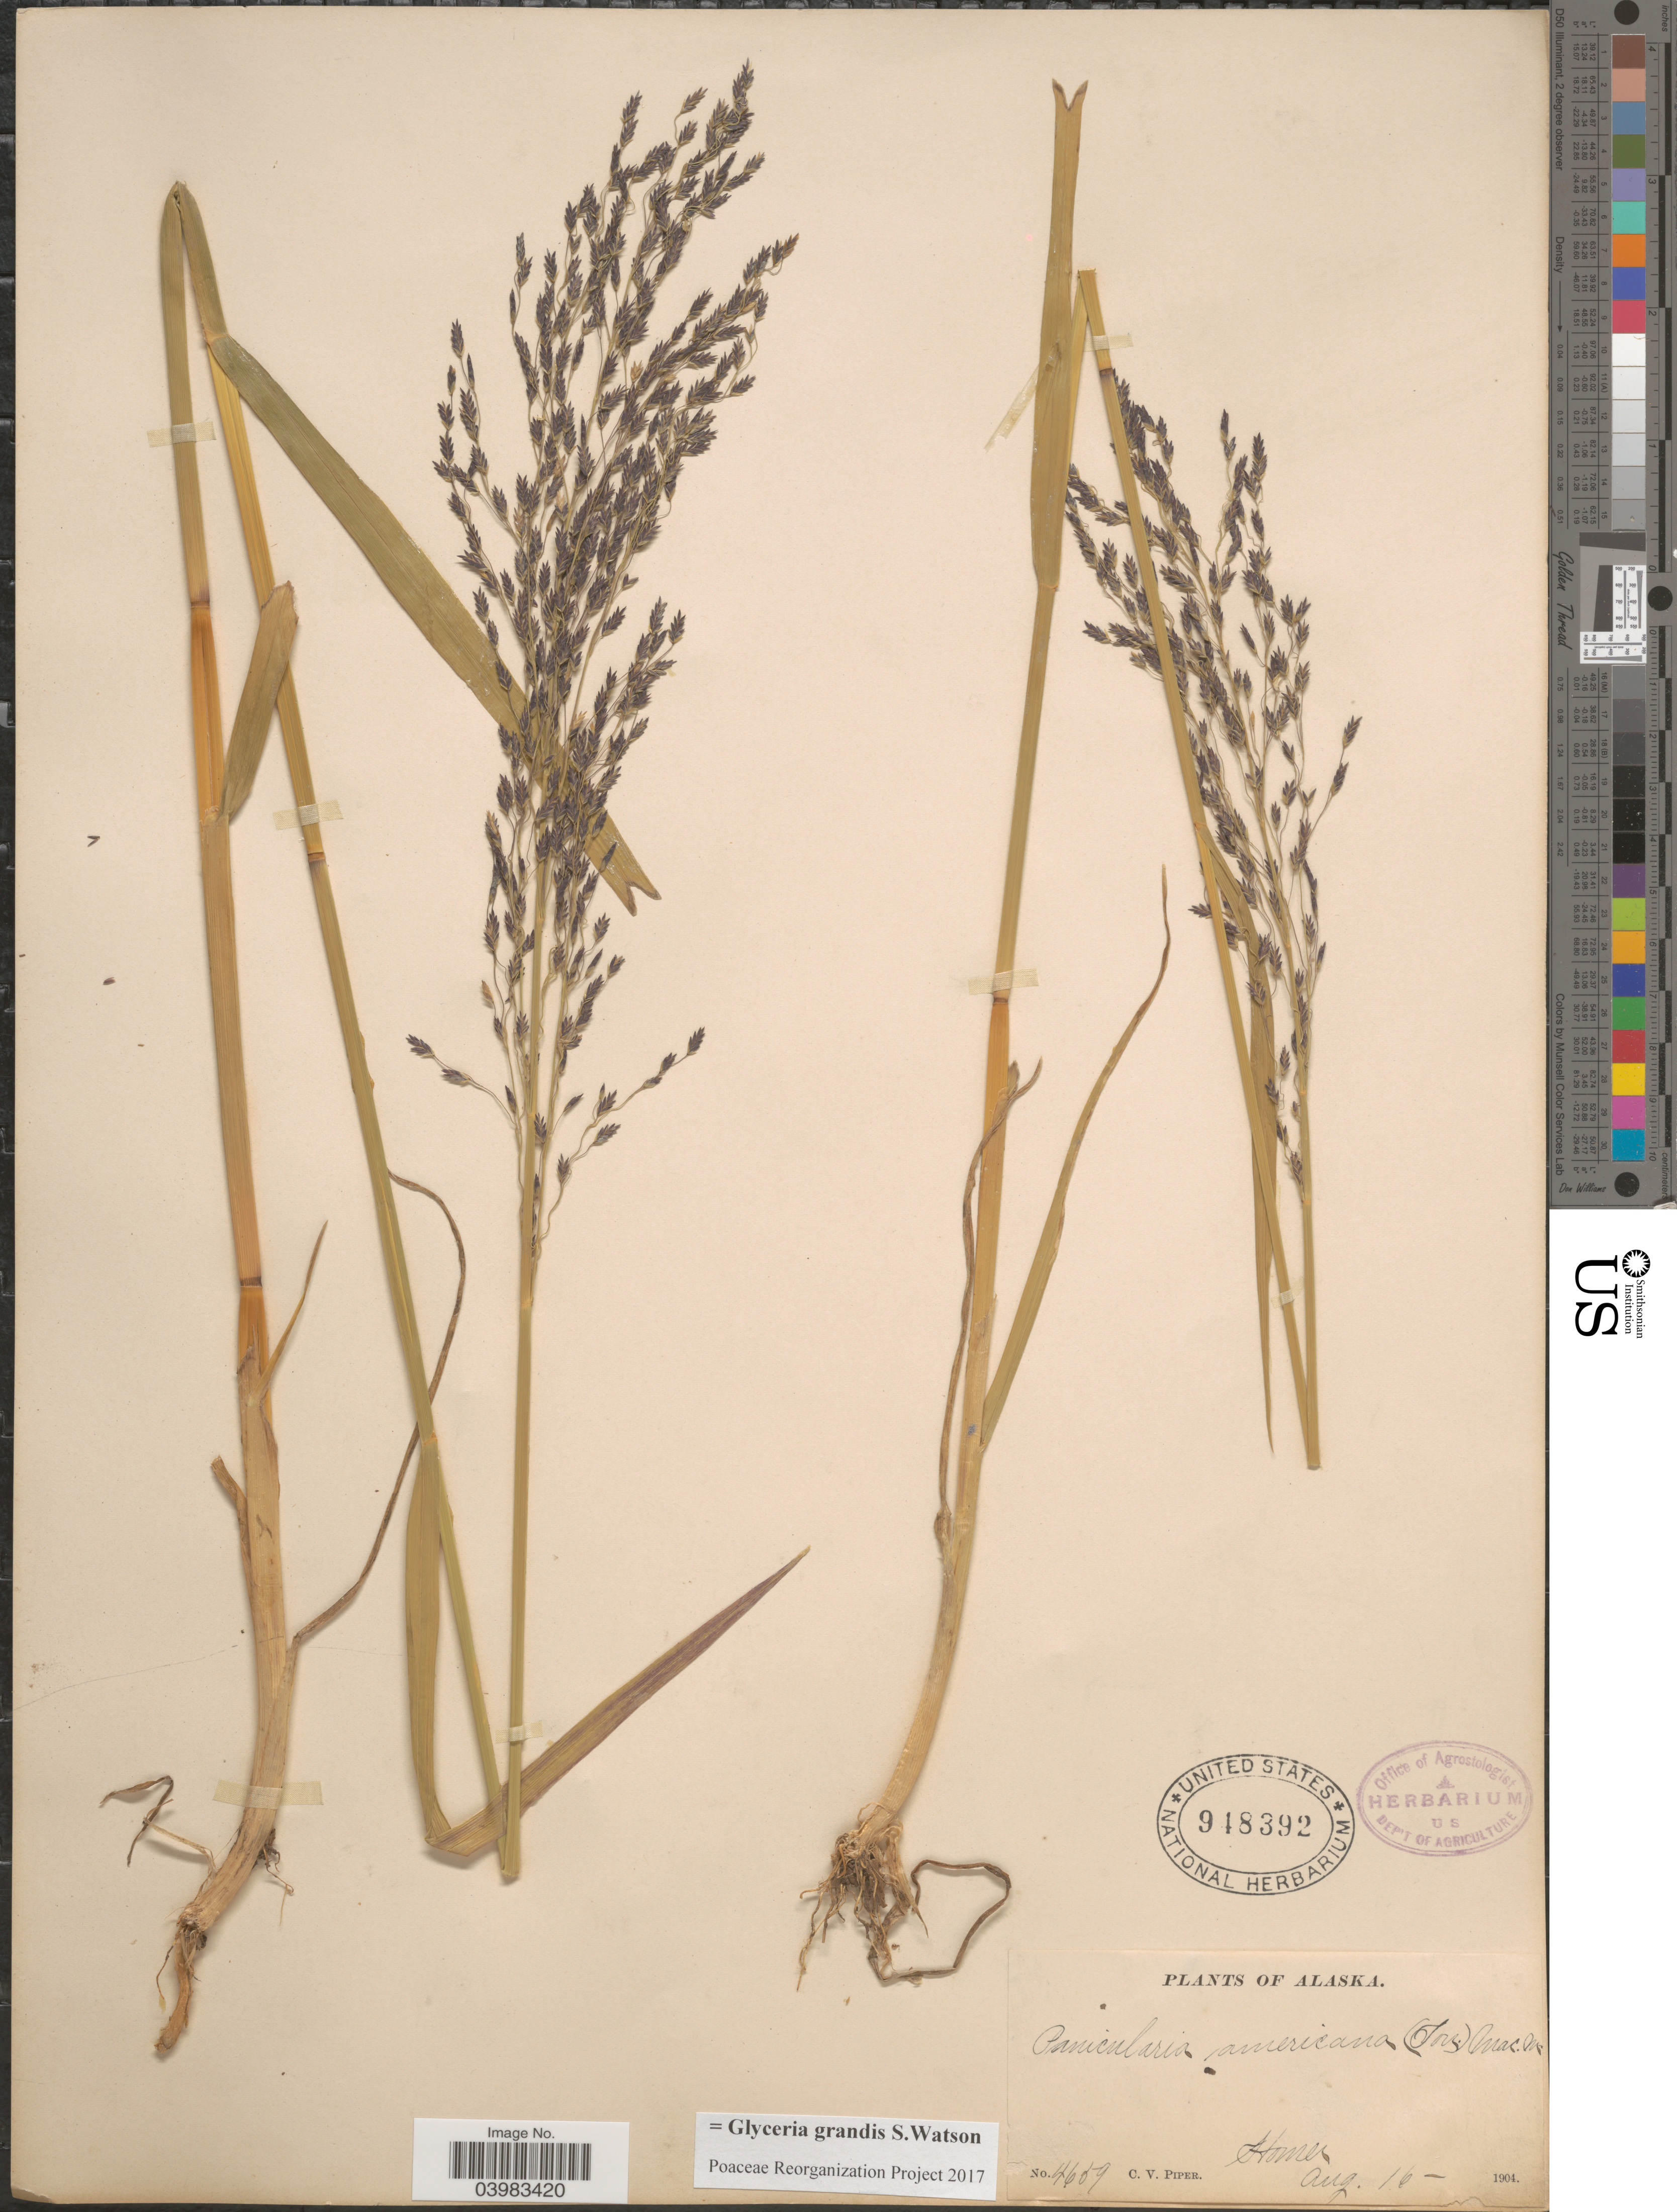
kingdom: Plantae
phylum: Tracheophyta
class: Liliopsida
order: Poales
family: Poaceae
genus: Glyceria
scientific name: Glyceria grandis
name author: S. Watson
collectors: C. V. Piper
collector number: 4659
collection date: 1904-08-16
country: United States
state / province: Alaska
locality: Homer.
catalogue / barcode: US 948392